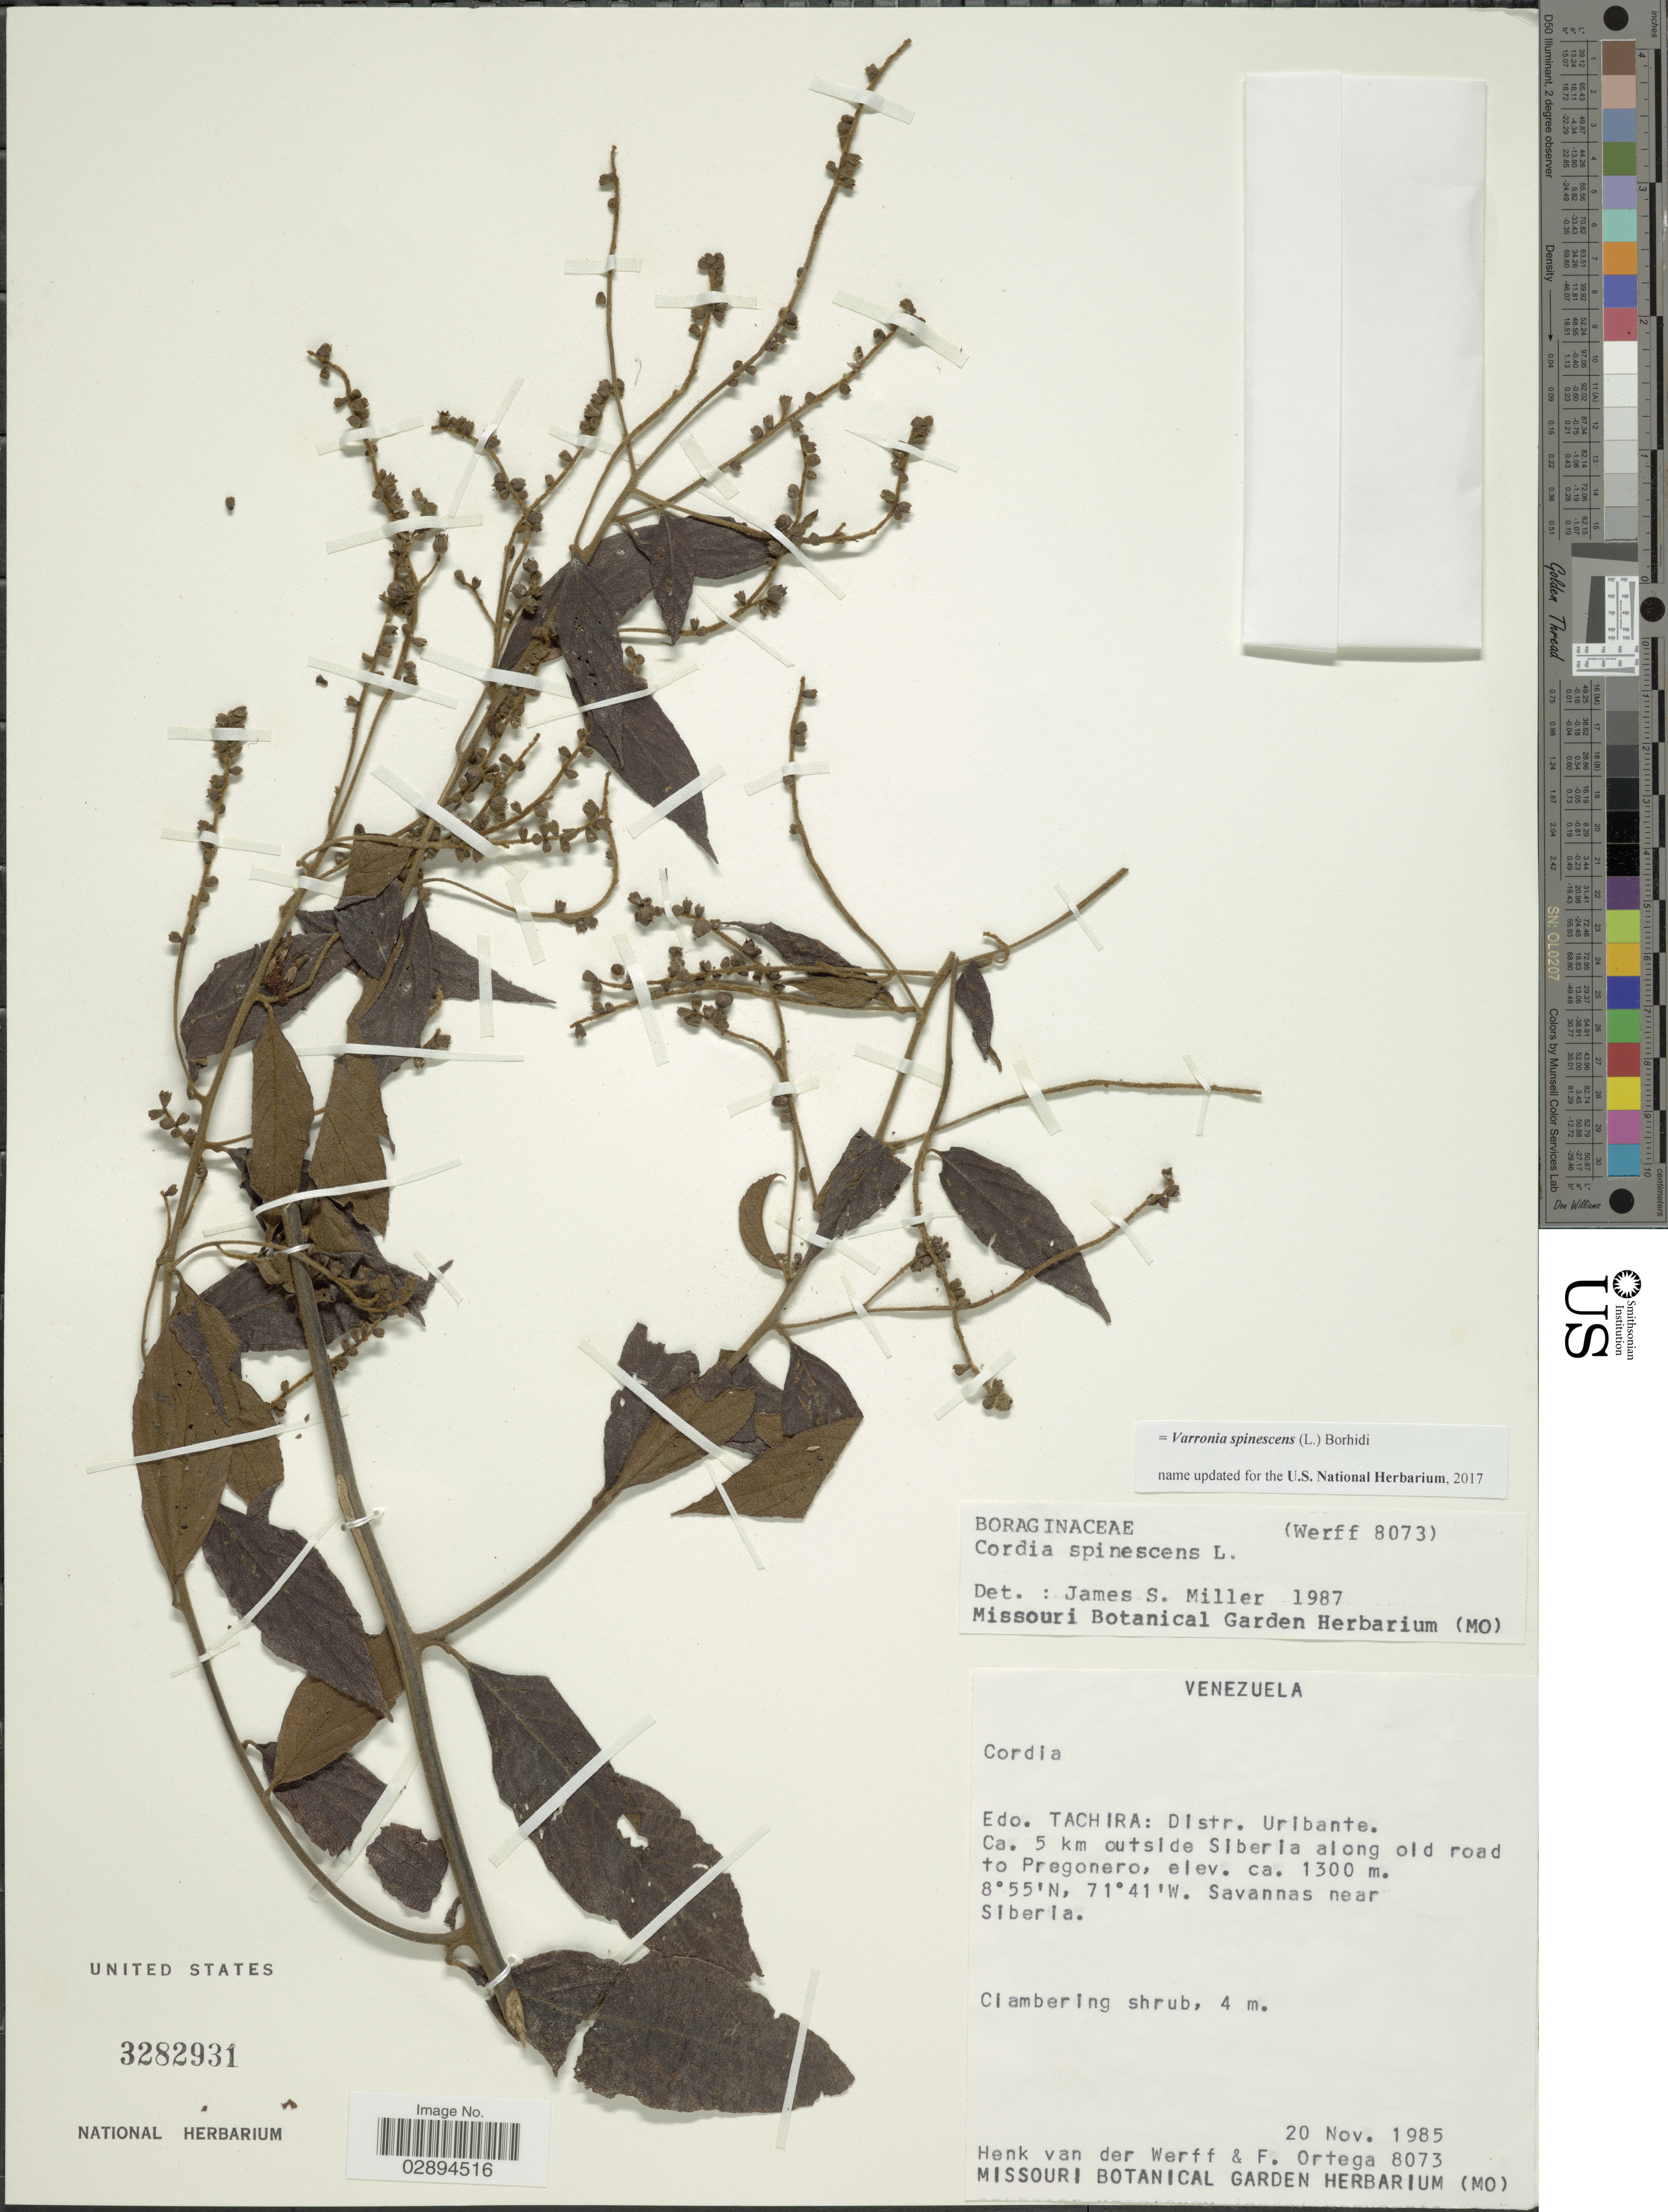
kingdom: Plantae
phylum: Tracheophyta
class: Magnoliopsida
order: Boraginales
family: Cordiaceae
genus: Varronia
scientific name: Varronia spinescens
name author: (L.) Borhidi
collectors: H. van der Werff & F. J. Ortega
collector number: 8073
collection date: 1985-11-20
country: Venezuela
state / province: Tachira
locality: Edo. Tachira: Distr. Uribante. Ca. 5 km outside Siberia along old road to Pregonero. Savannas near Siberia.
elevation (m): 1300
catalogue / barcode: US 3282931